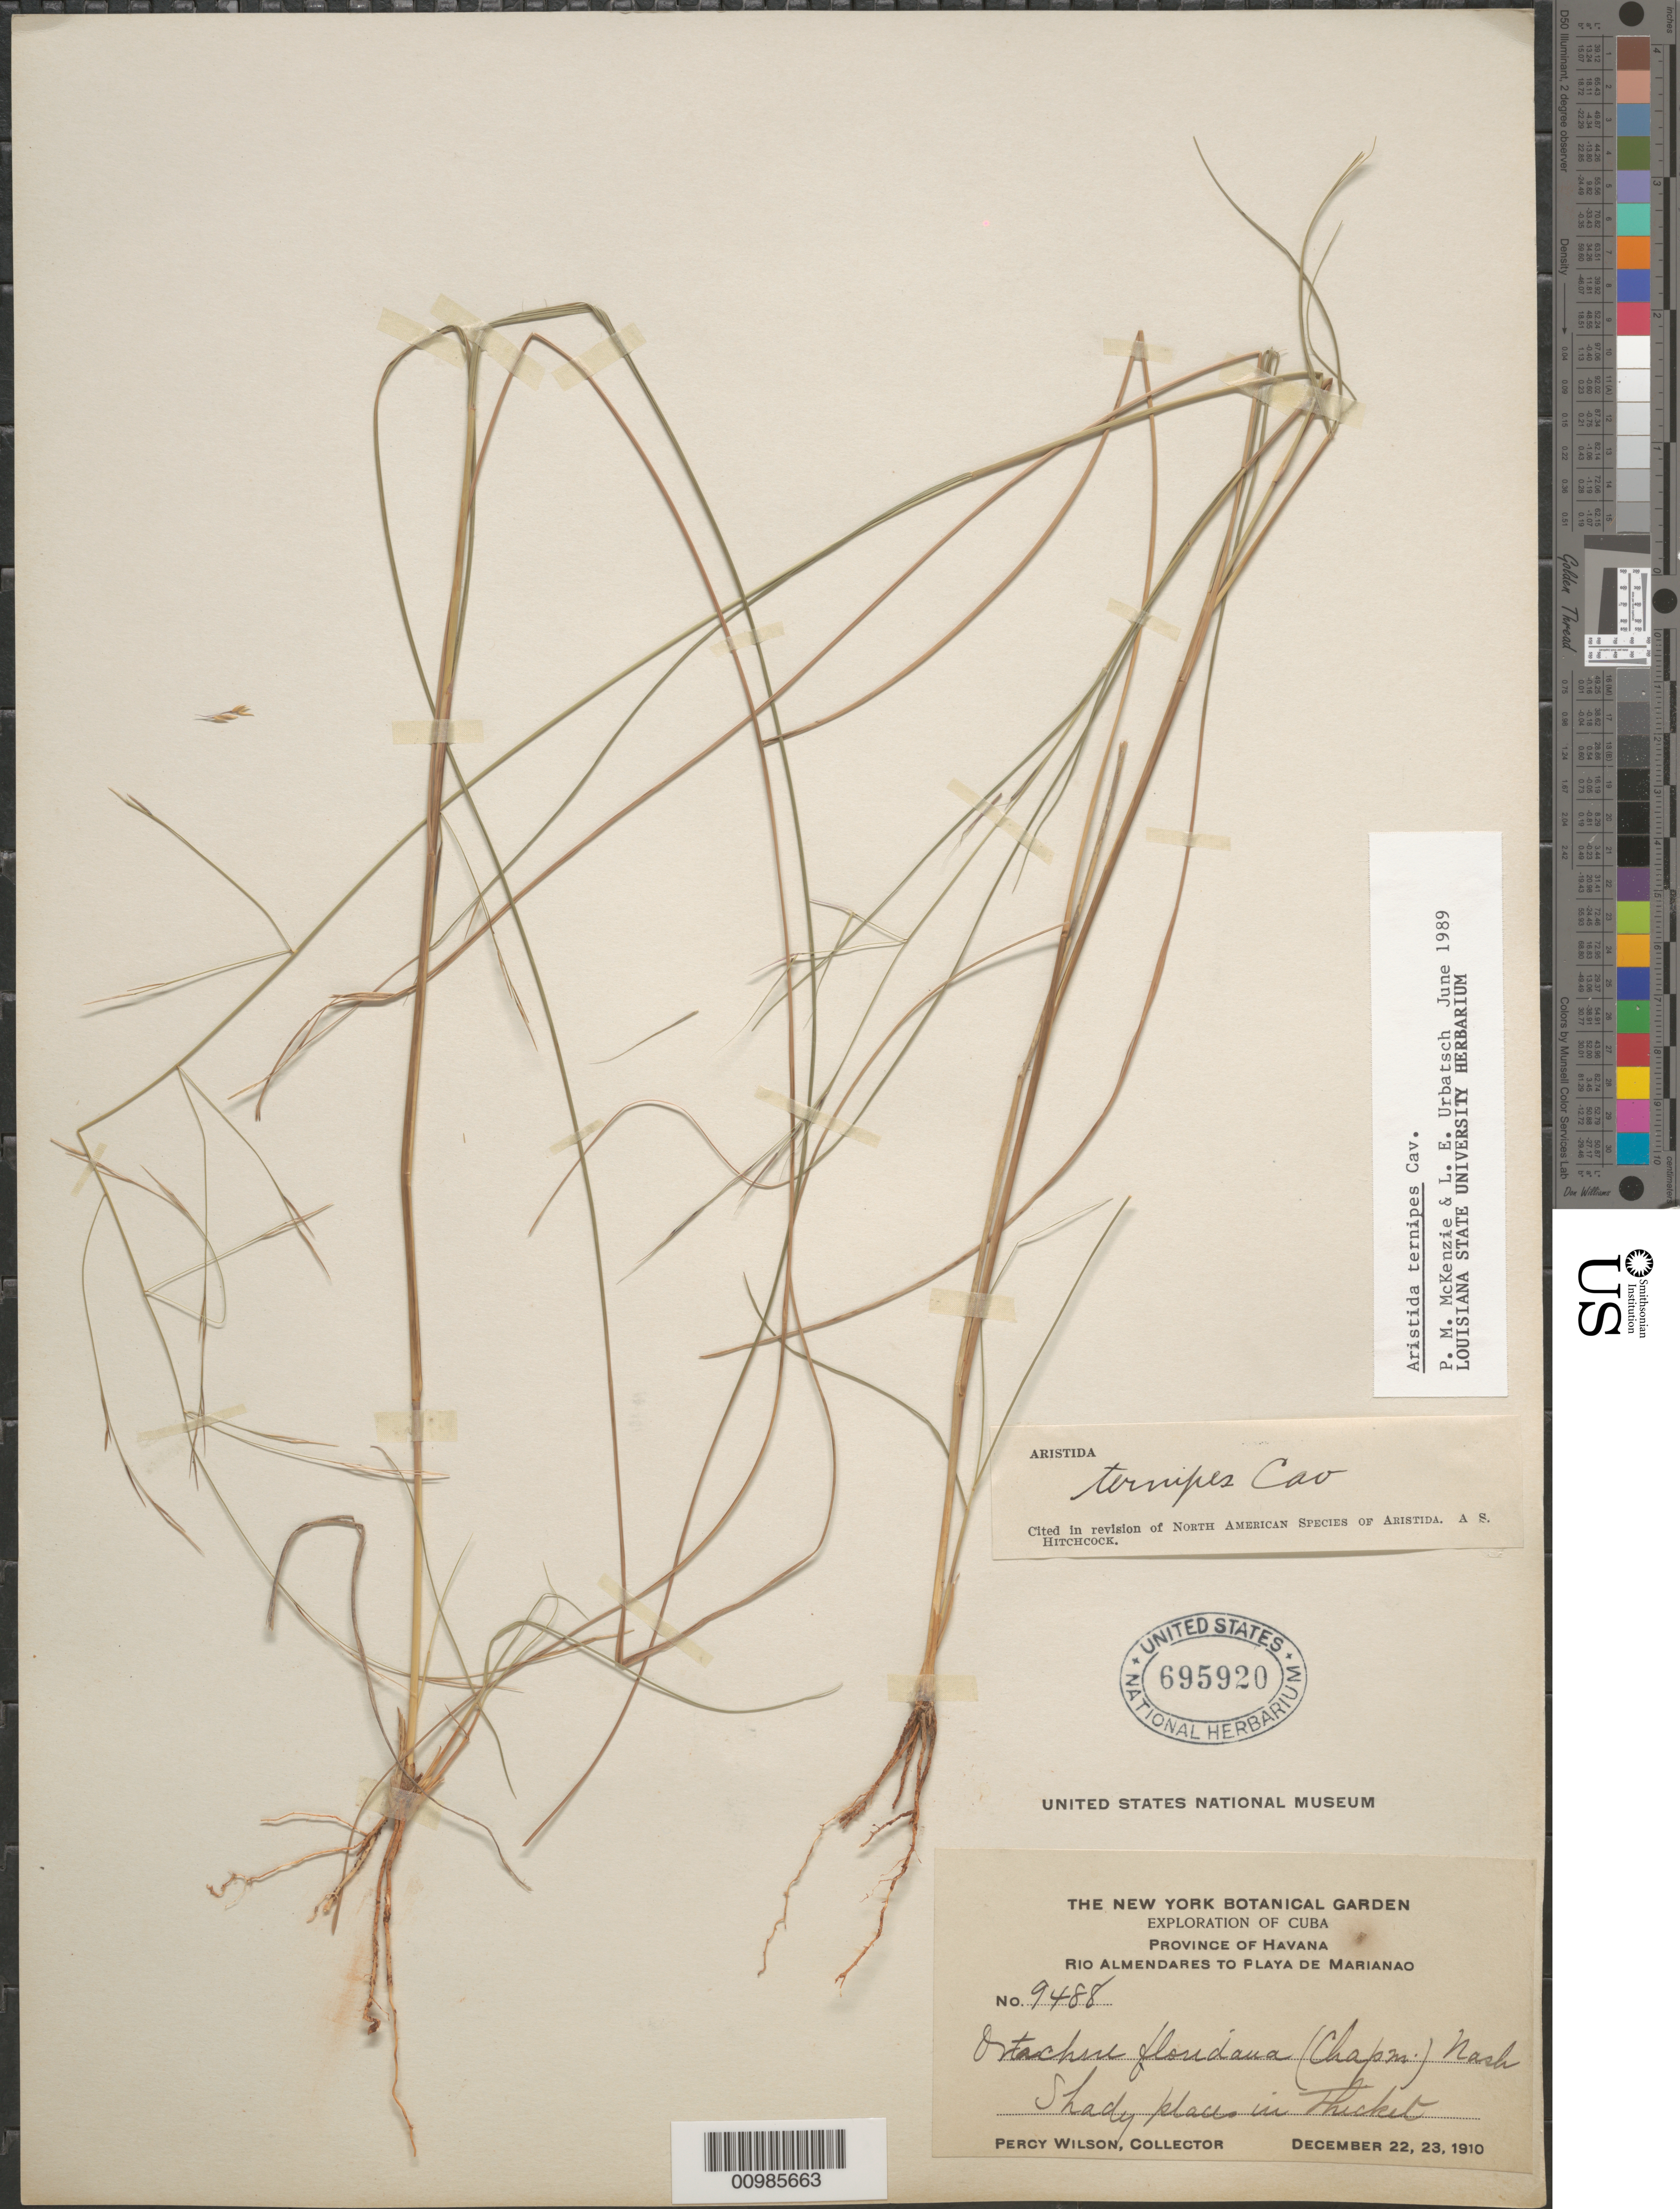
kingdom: Plantae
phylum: Tracheophyta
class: Liliopsida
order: Poales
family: Poaceae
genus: Aristida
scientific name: Aristida ternipes var. ternipes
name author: Cav.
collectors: P. Wilson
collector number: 9488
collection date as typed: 22 Dec 1910 to23 Dec 1910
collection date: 1910-12-22/1910-12-23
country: Cuba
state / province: La Habana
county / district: Municipio Playa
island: Cuba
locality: Rio Almendares to Playa de Marianao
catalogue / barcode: US 695920